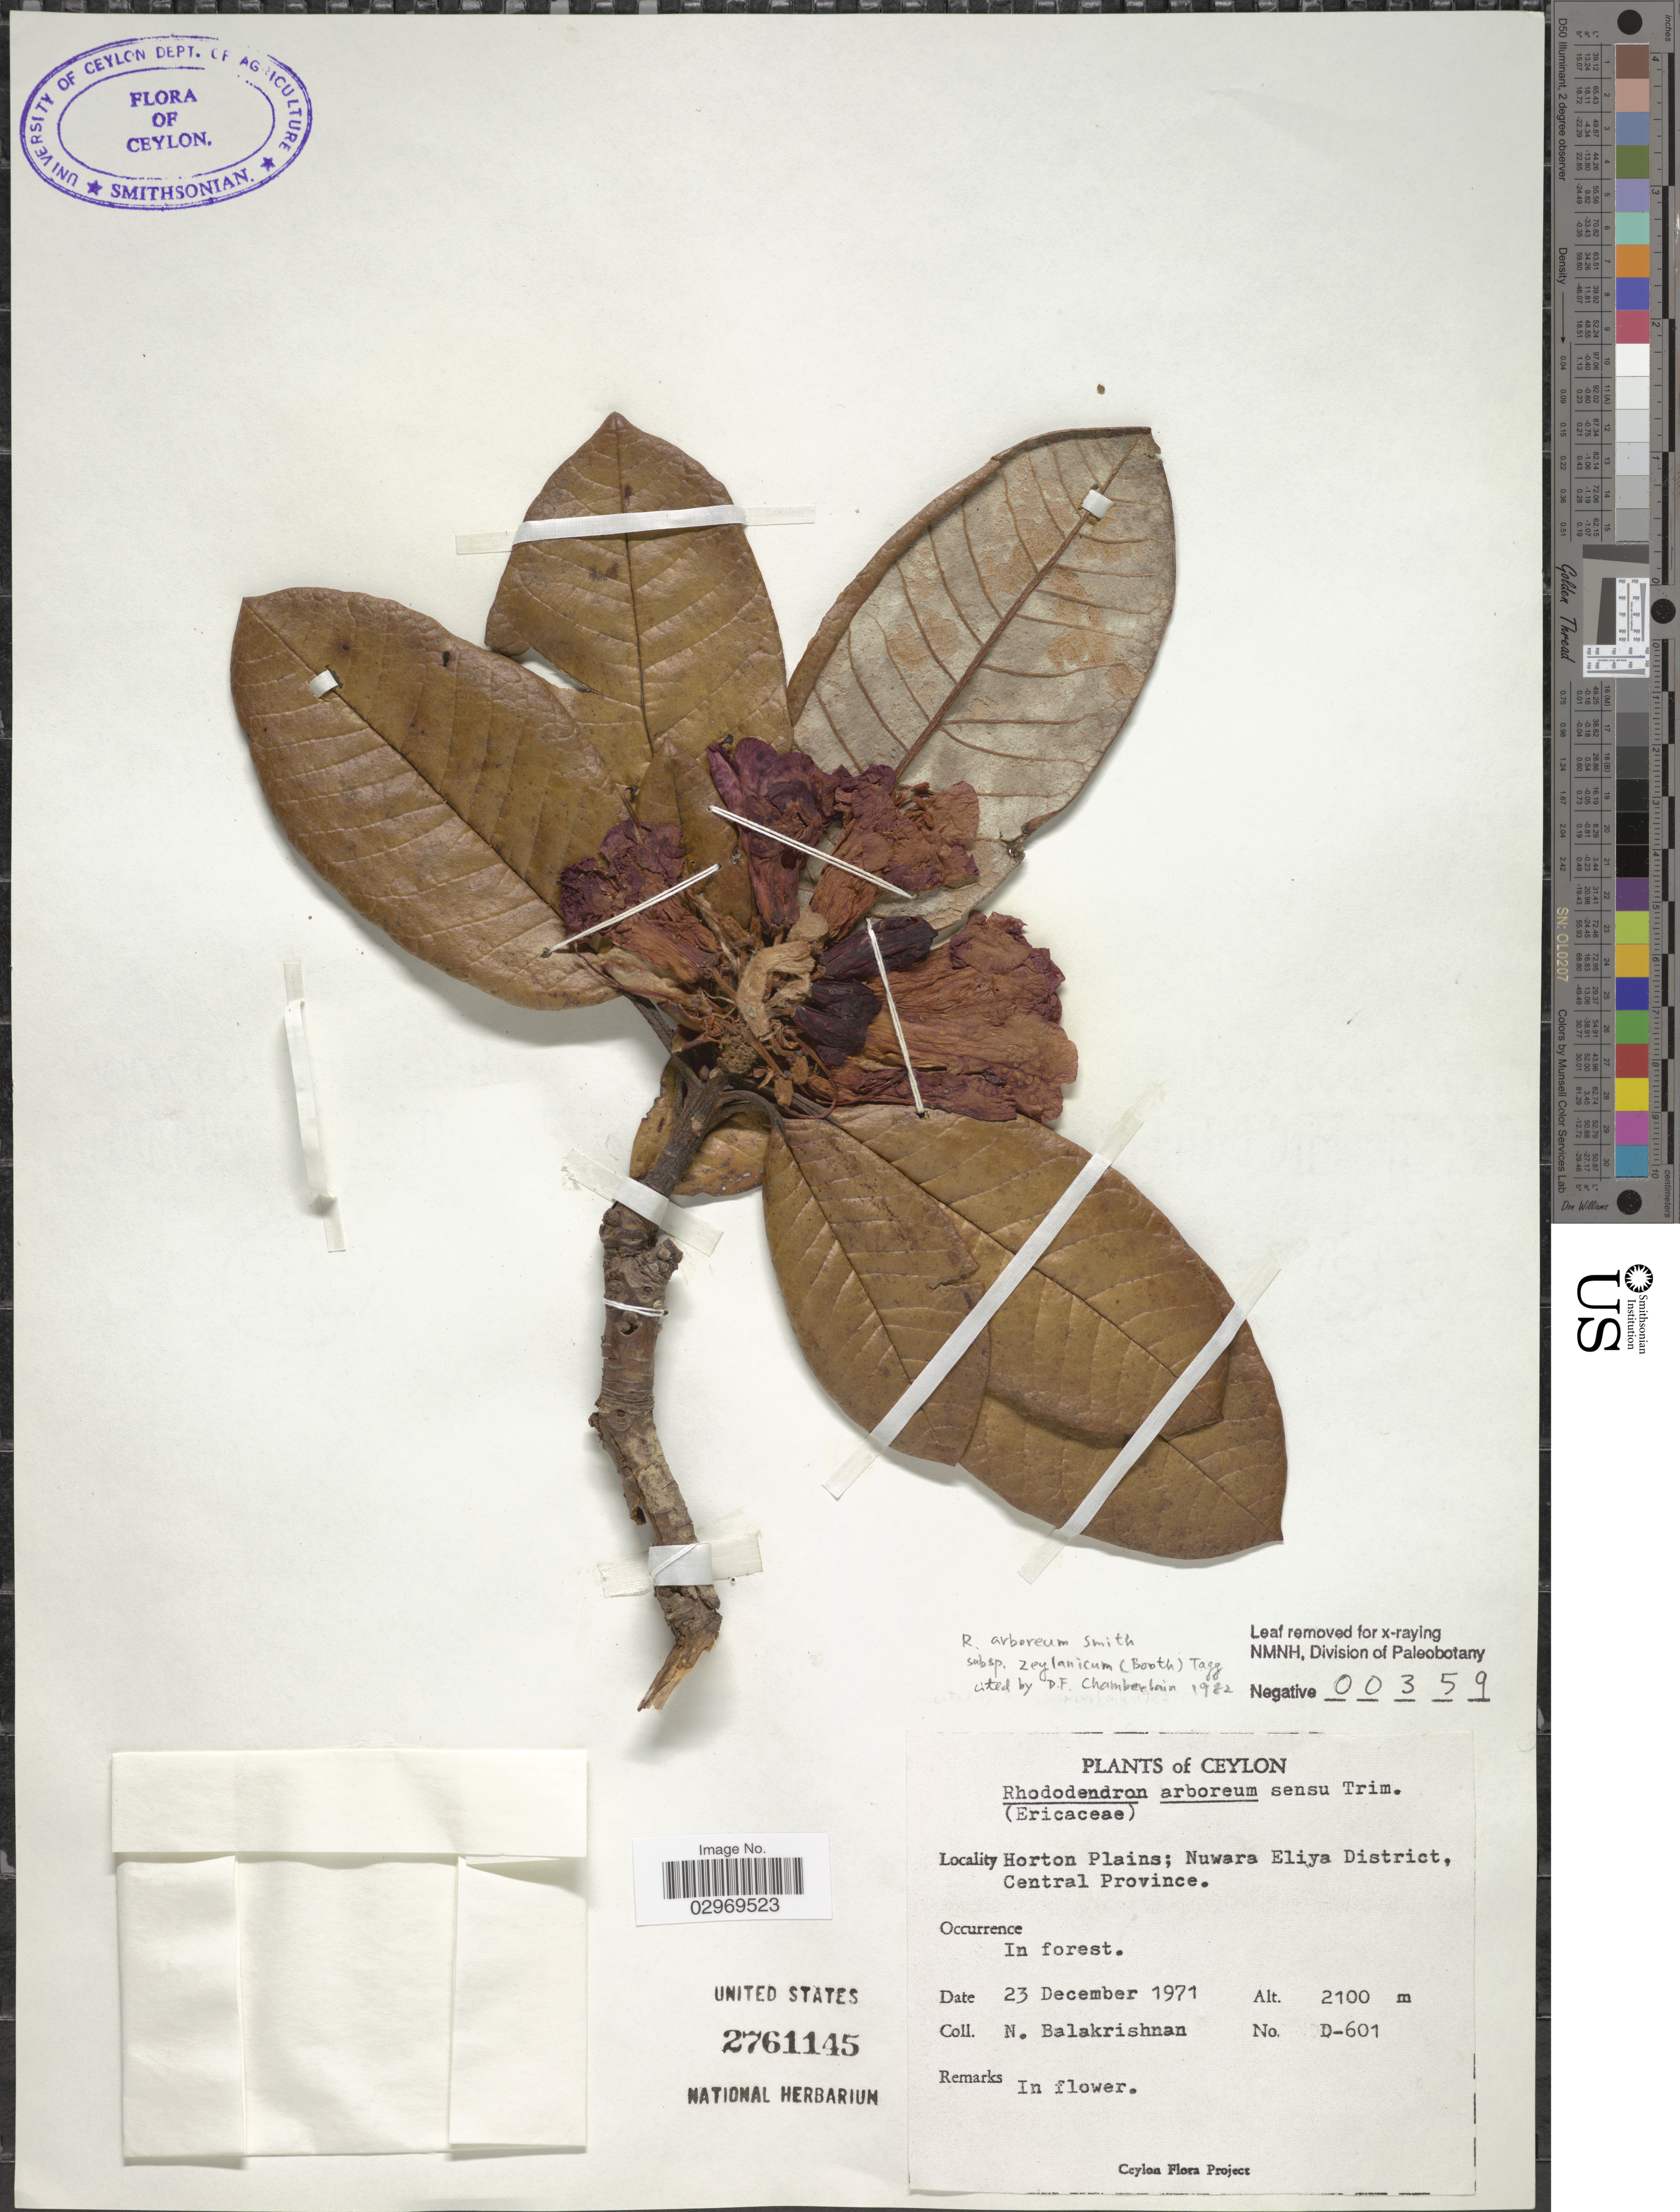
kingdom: Plantae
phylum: Tracheophyta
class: Magnoliopsida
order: Ericales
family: Ericaceae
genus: Rhododendron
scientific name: Rhododendron arboreum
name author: Sm.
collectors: N. Balakrishnan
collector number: D-601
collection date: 1971-12-23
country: Sri Lanka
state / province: Central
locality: Ceylon, Horton Plains, Nuwara Eliya District.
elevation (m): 2100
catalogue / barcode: US 2761145